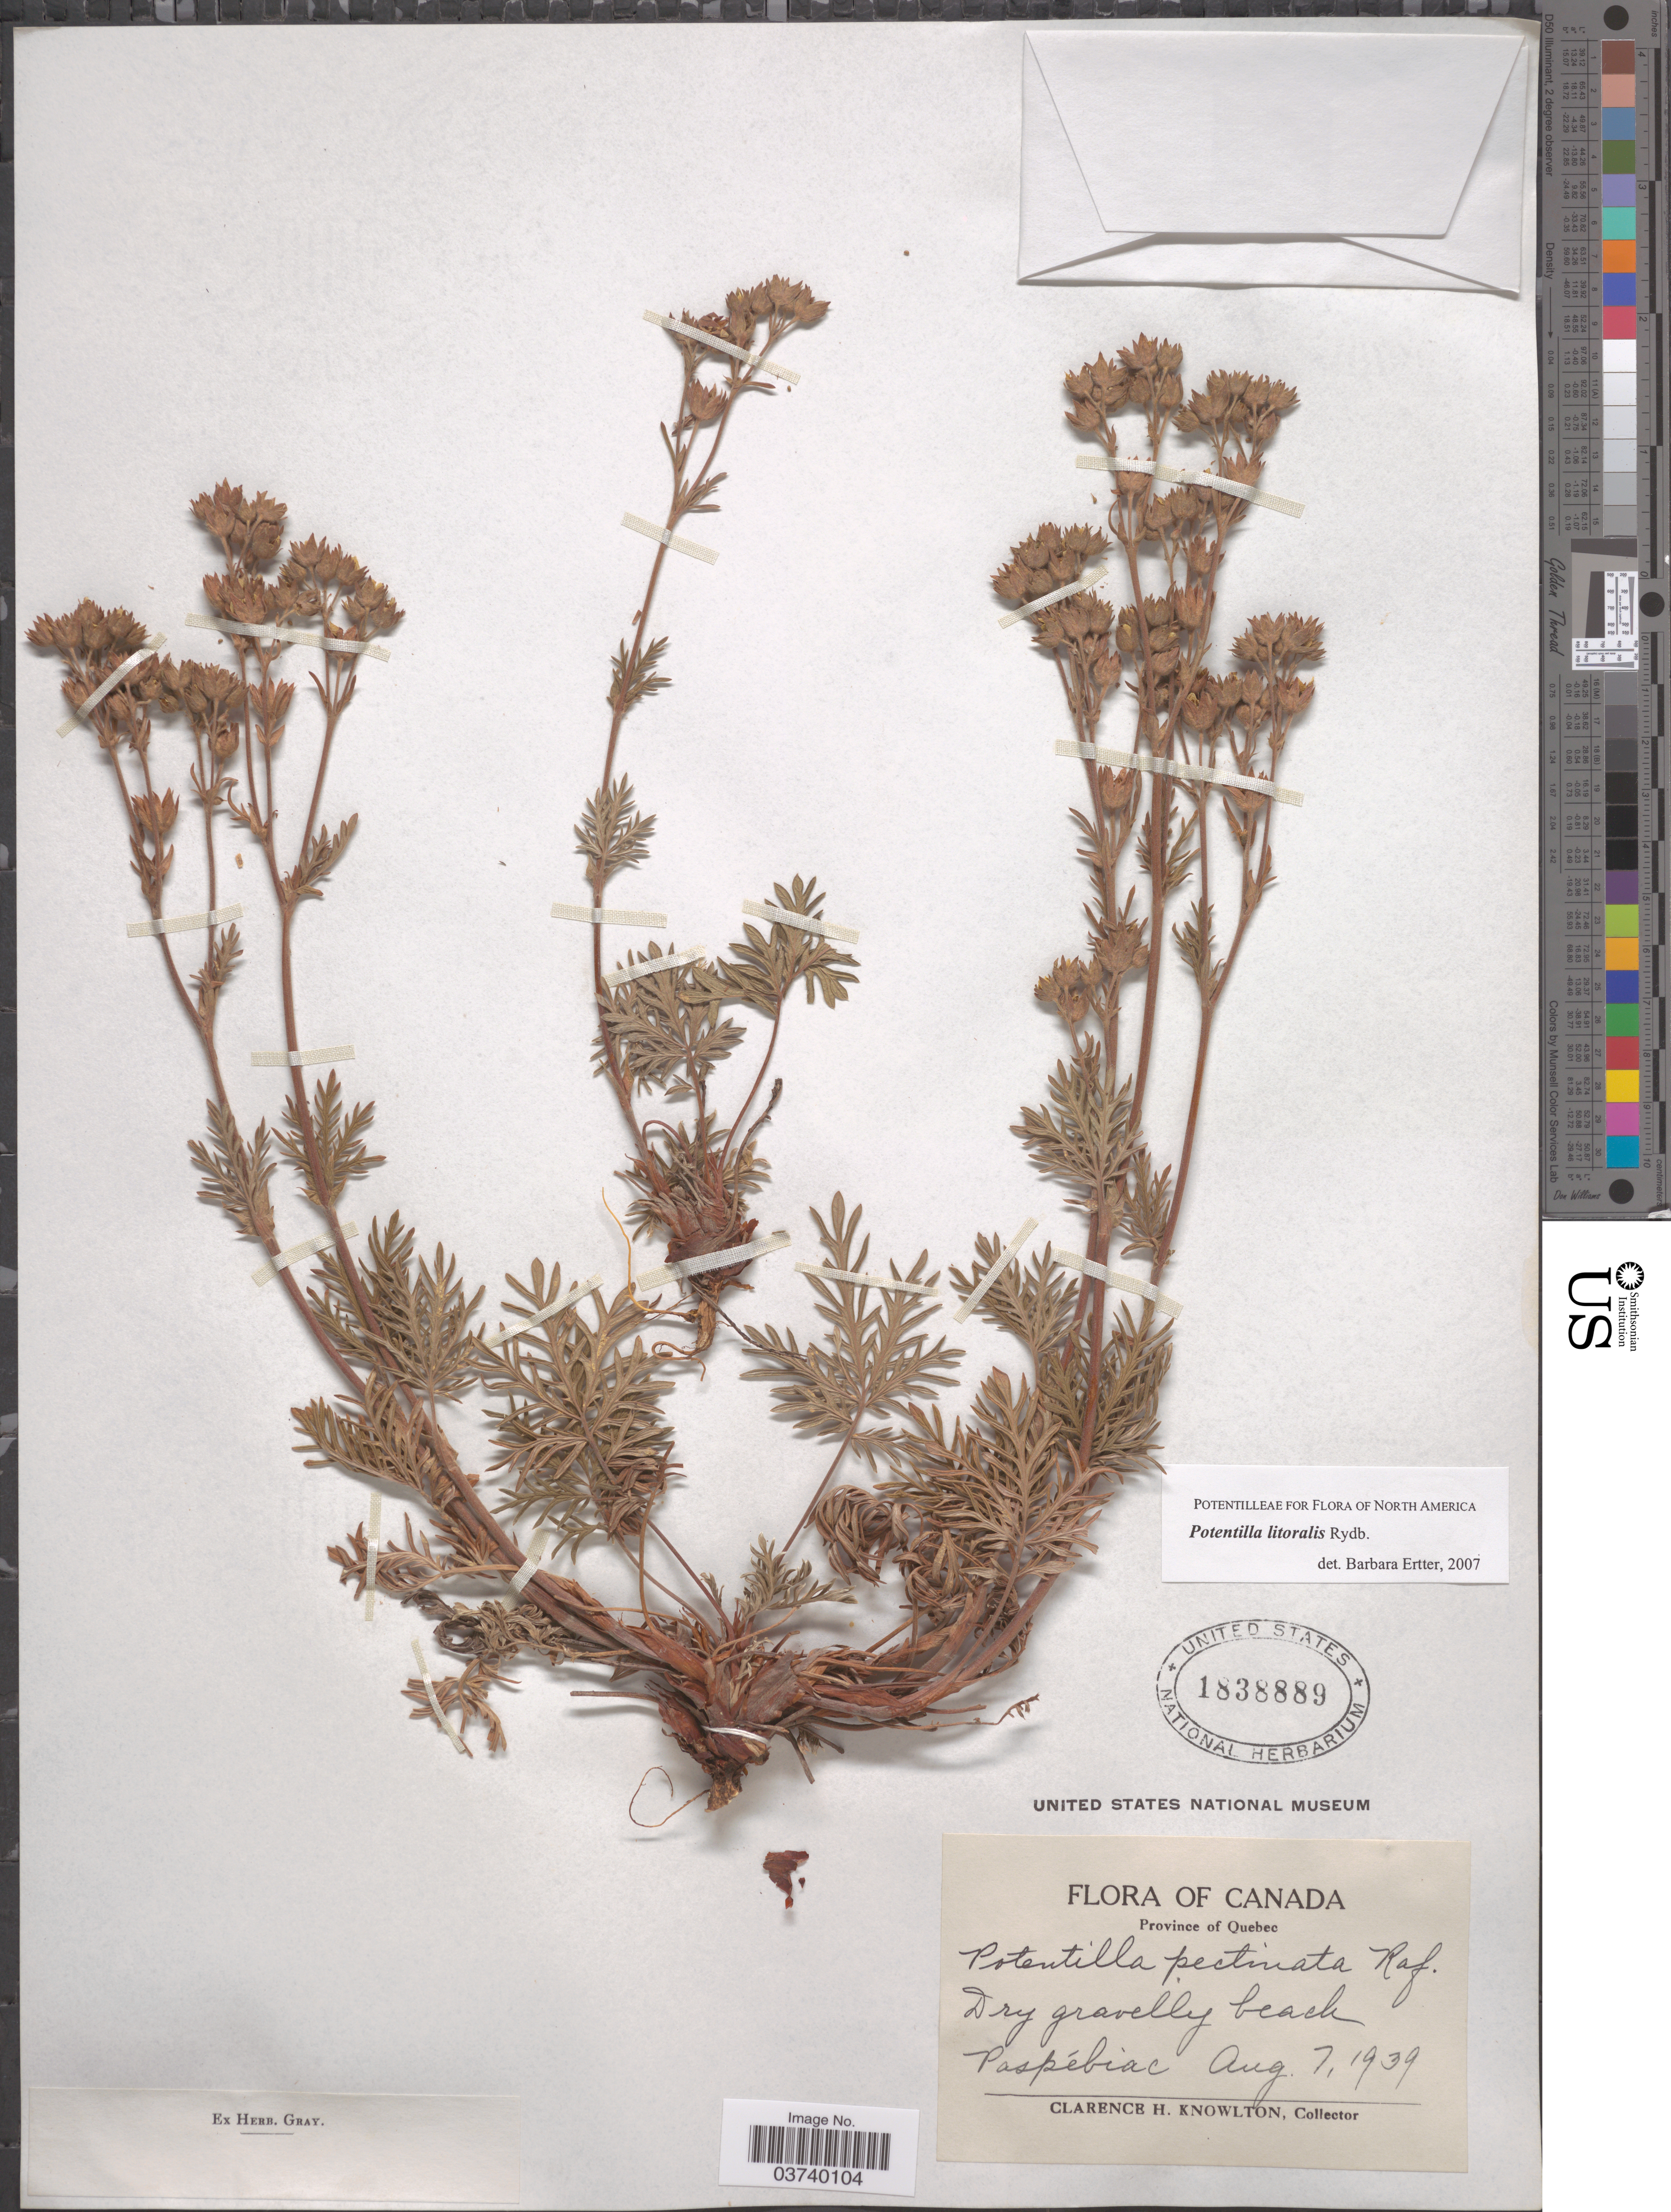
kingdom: Plantae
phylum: Tracheophyta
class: Magnoliopsida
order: Rosales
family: Rosaceae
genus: Potentilla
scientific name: Potentilla litoralis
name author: Rydb.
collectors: C. H. Knowlton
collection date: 1939-08-07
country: Canada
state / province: Quebec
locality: Paspébiac.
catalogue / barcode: US 1838889